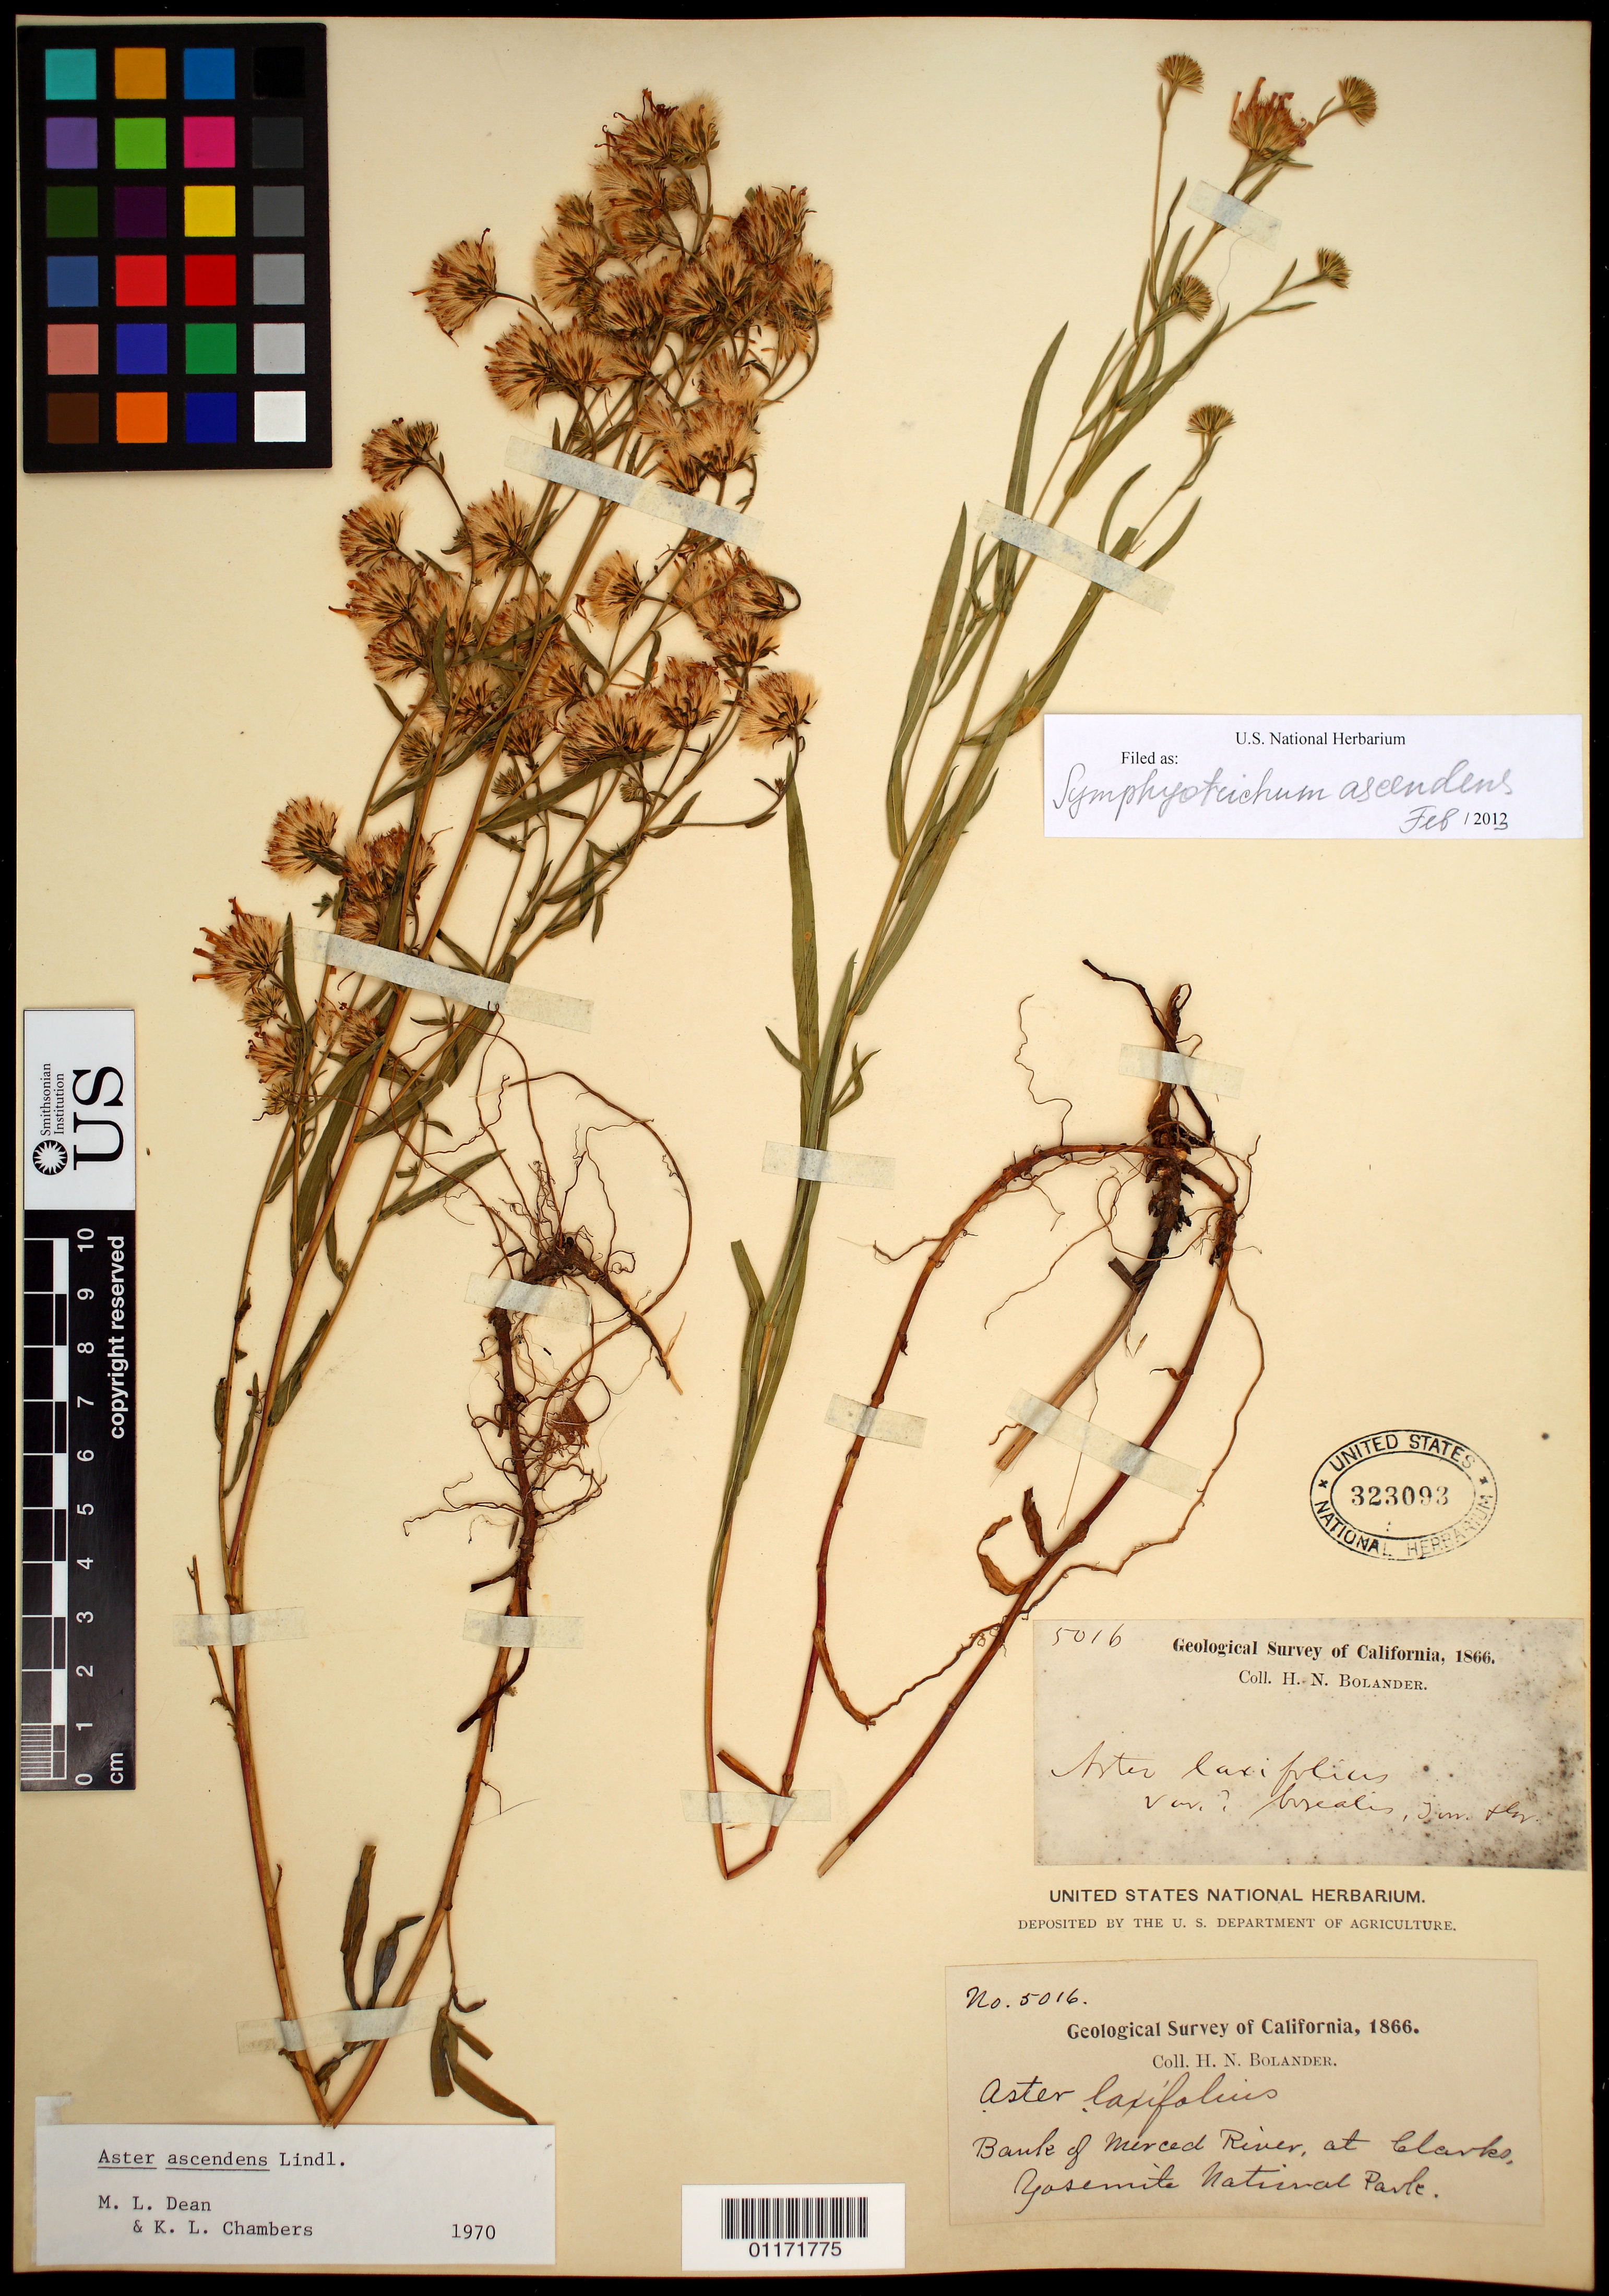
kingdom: Plantae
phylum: Tracheophyta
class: Magnoliopsida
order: Asterales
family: Asteraceae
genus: Symphyotrichum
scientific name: Symphyotrichum ascendens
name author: (Lindl.) G.L. Nesom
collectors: H. Bolander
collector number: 5016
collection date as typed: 1866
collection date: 1866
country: United States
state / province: California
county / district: Mariposa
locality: Banks of Mersed River, at Clarks, Yosemite National Park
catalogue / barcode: US 323093